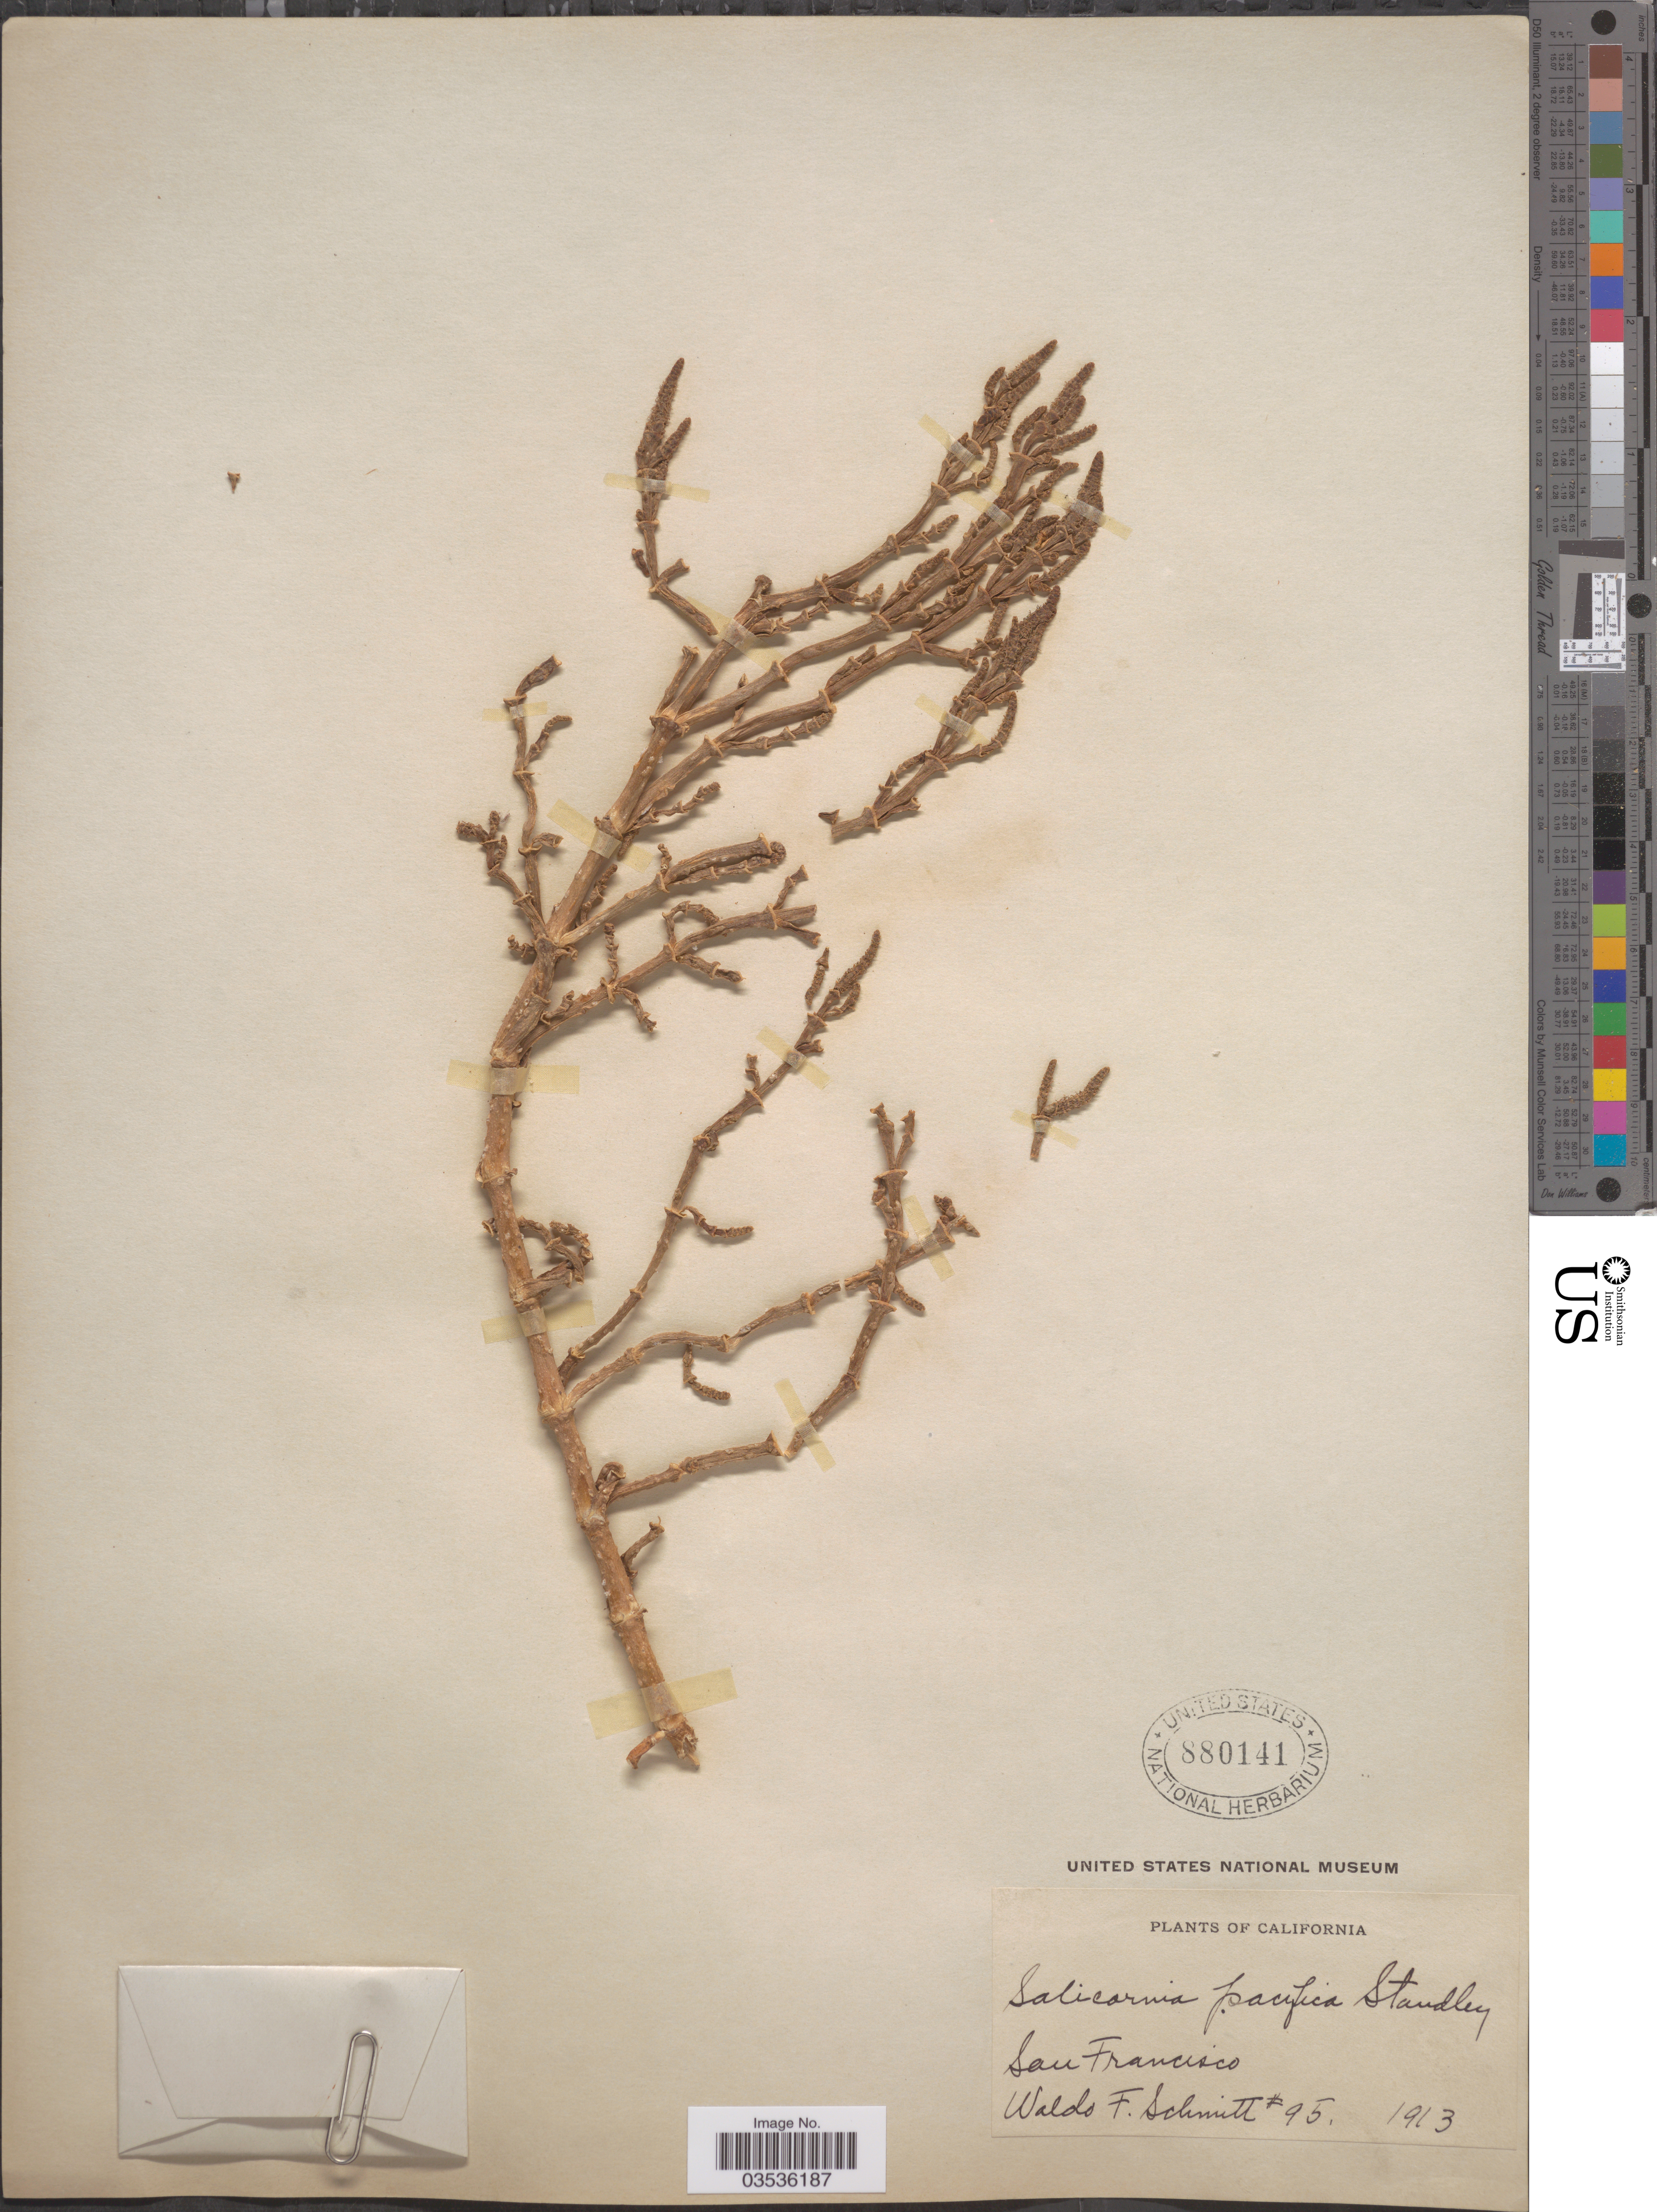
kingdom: Plantae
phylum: Tracheophyta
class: Magnoliopsida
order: Caryophyllales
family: Amaranthaceae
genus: Salicornia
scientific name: Salicornia pacifica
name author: Standl.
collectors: W. L. Schmitt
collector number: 95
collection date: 1913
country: United States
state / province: California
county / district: San Francisco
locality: San Francisco.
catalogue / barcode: US 880141